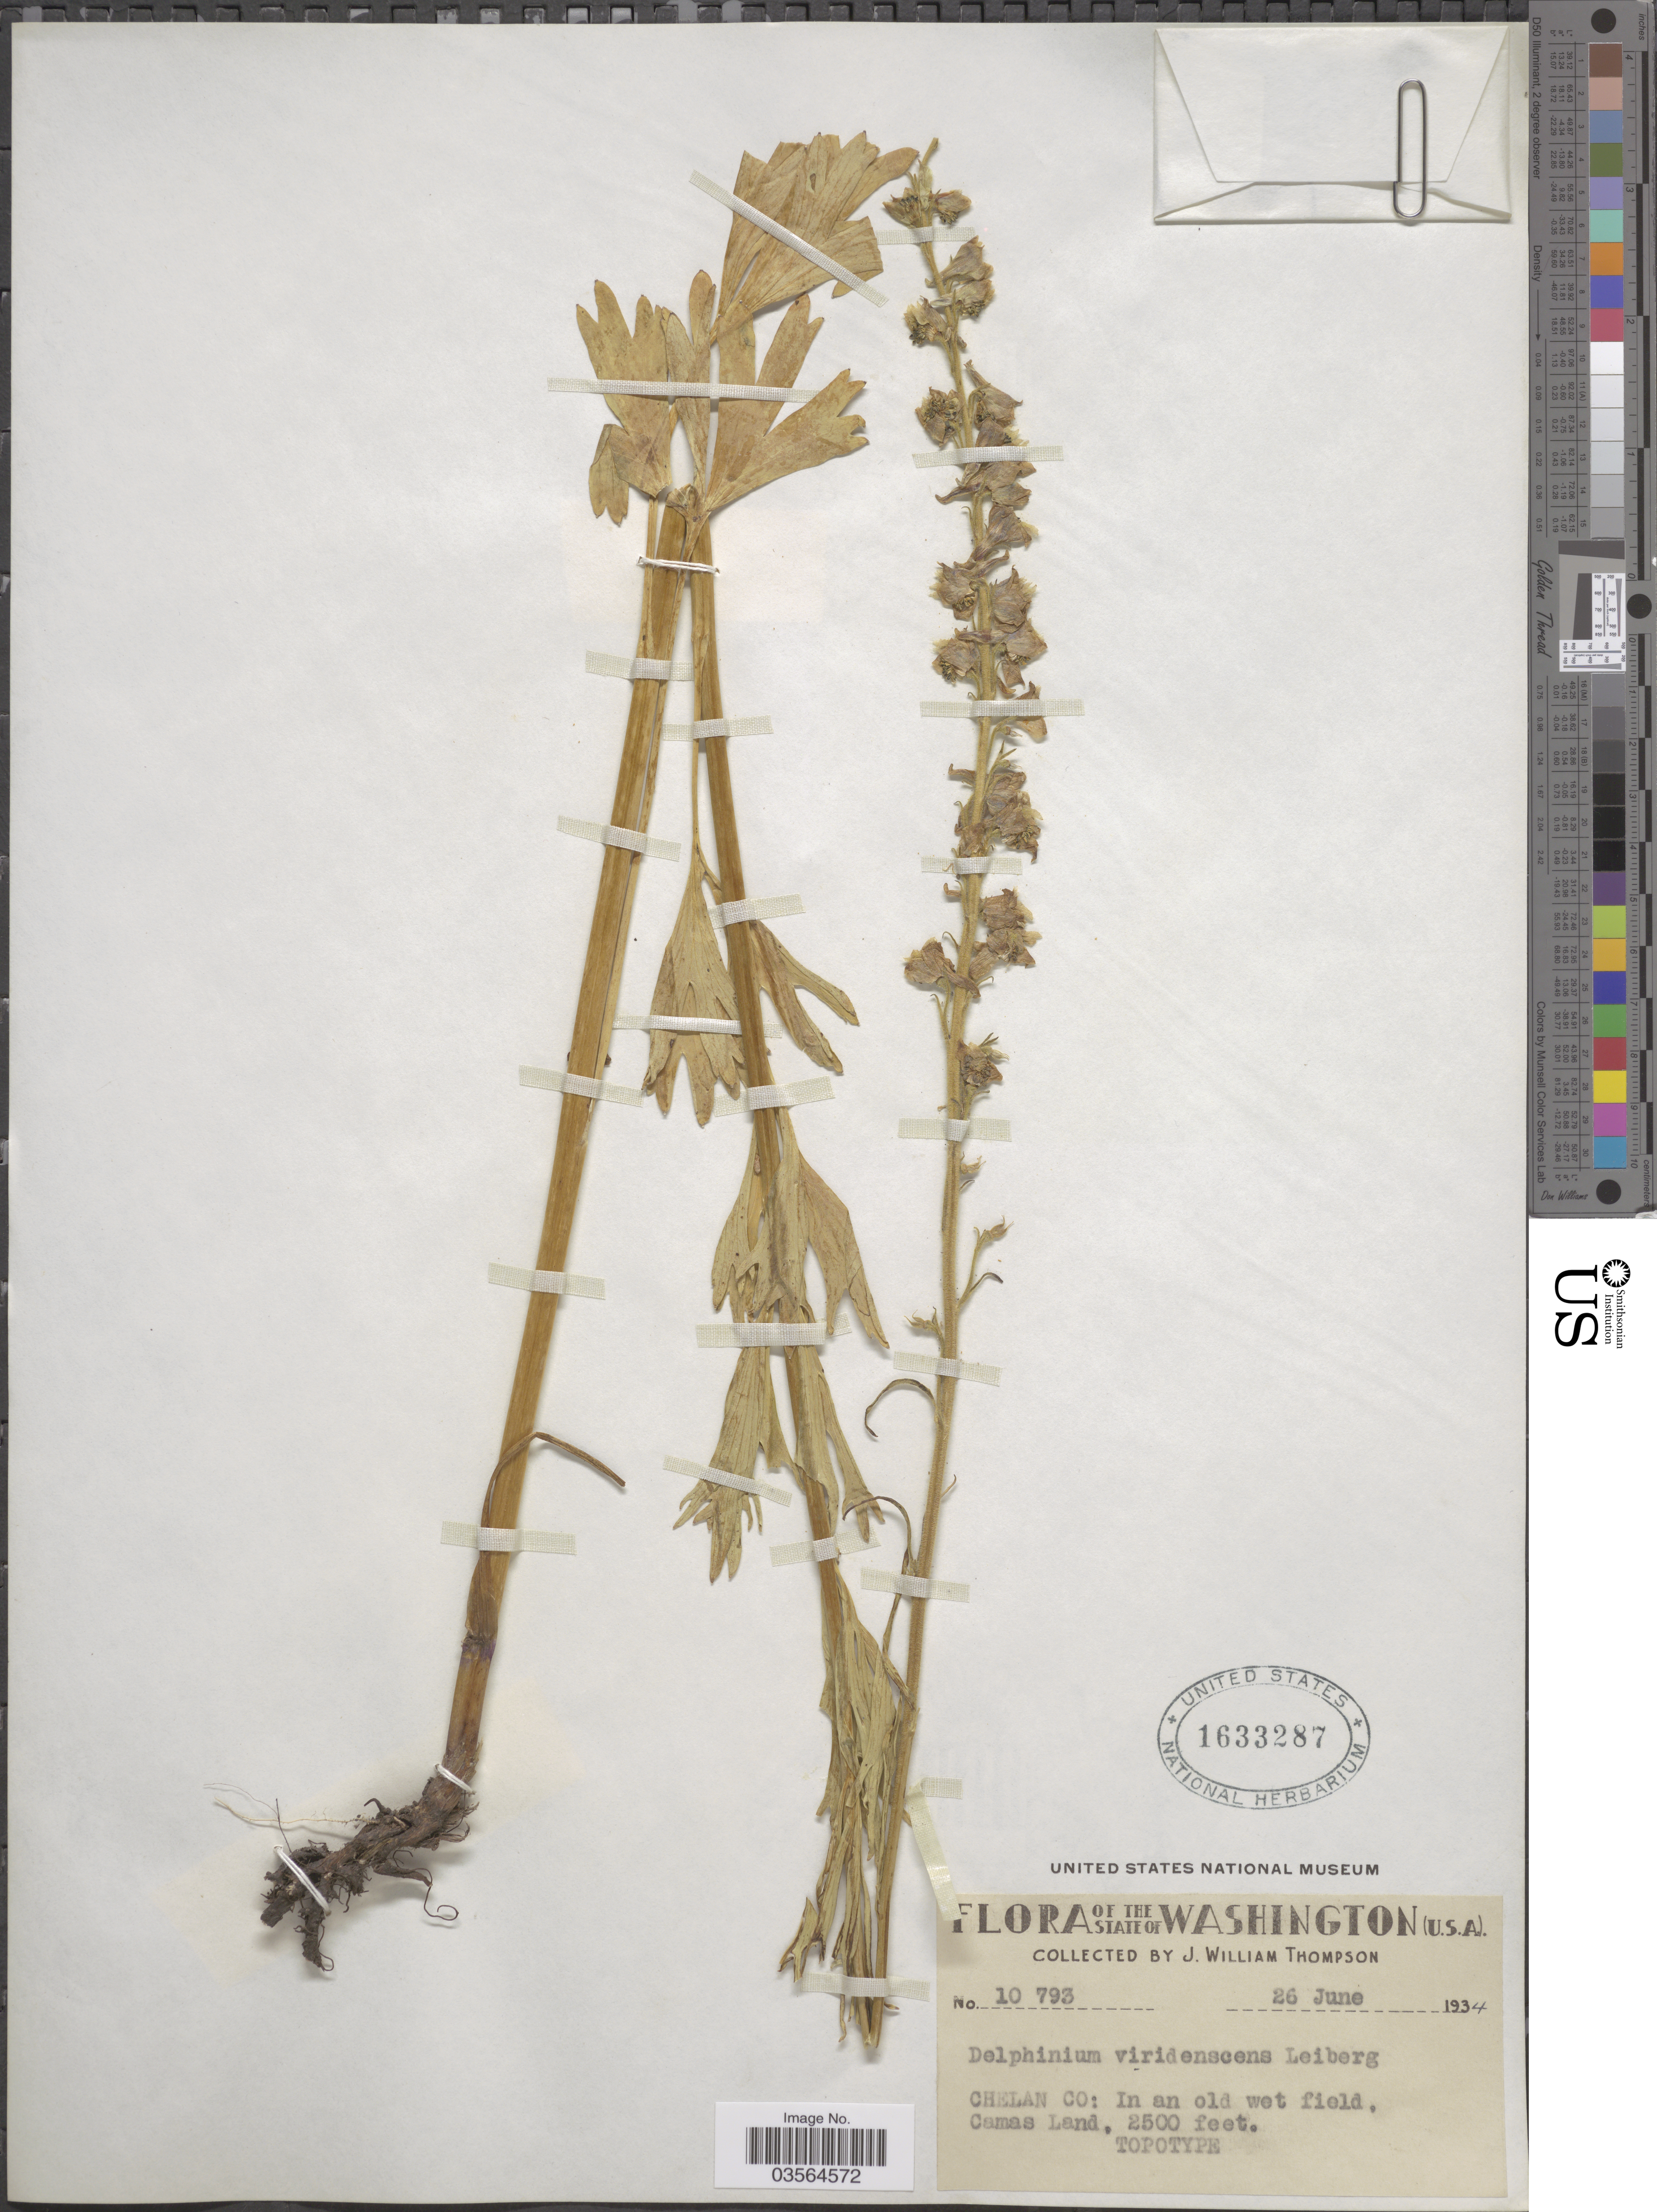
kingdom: Plantae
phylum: Tracheophyta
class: Magnoliopsida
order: Ranunculales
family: Ranunculaceae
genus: Delphinium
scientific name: Delphinium viridescens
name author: Leiberg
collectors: J. W. Thompson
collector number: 10793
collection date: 1934-06-26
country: United States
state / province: Washington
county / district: Chelan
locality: Chelan Co: In an old wet field, Camas Island.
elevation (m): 762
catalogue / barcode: US 1633287